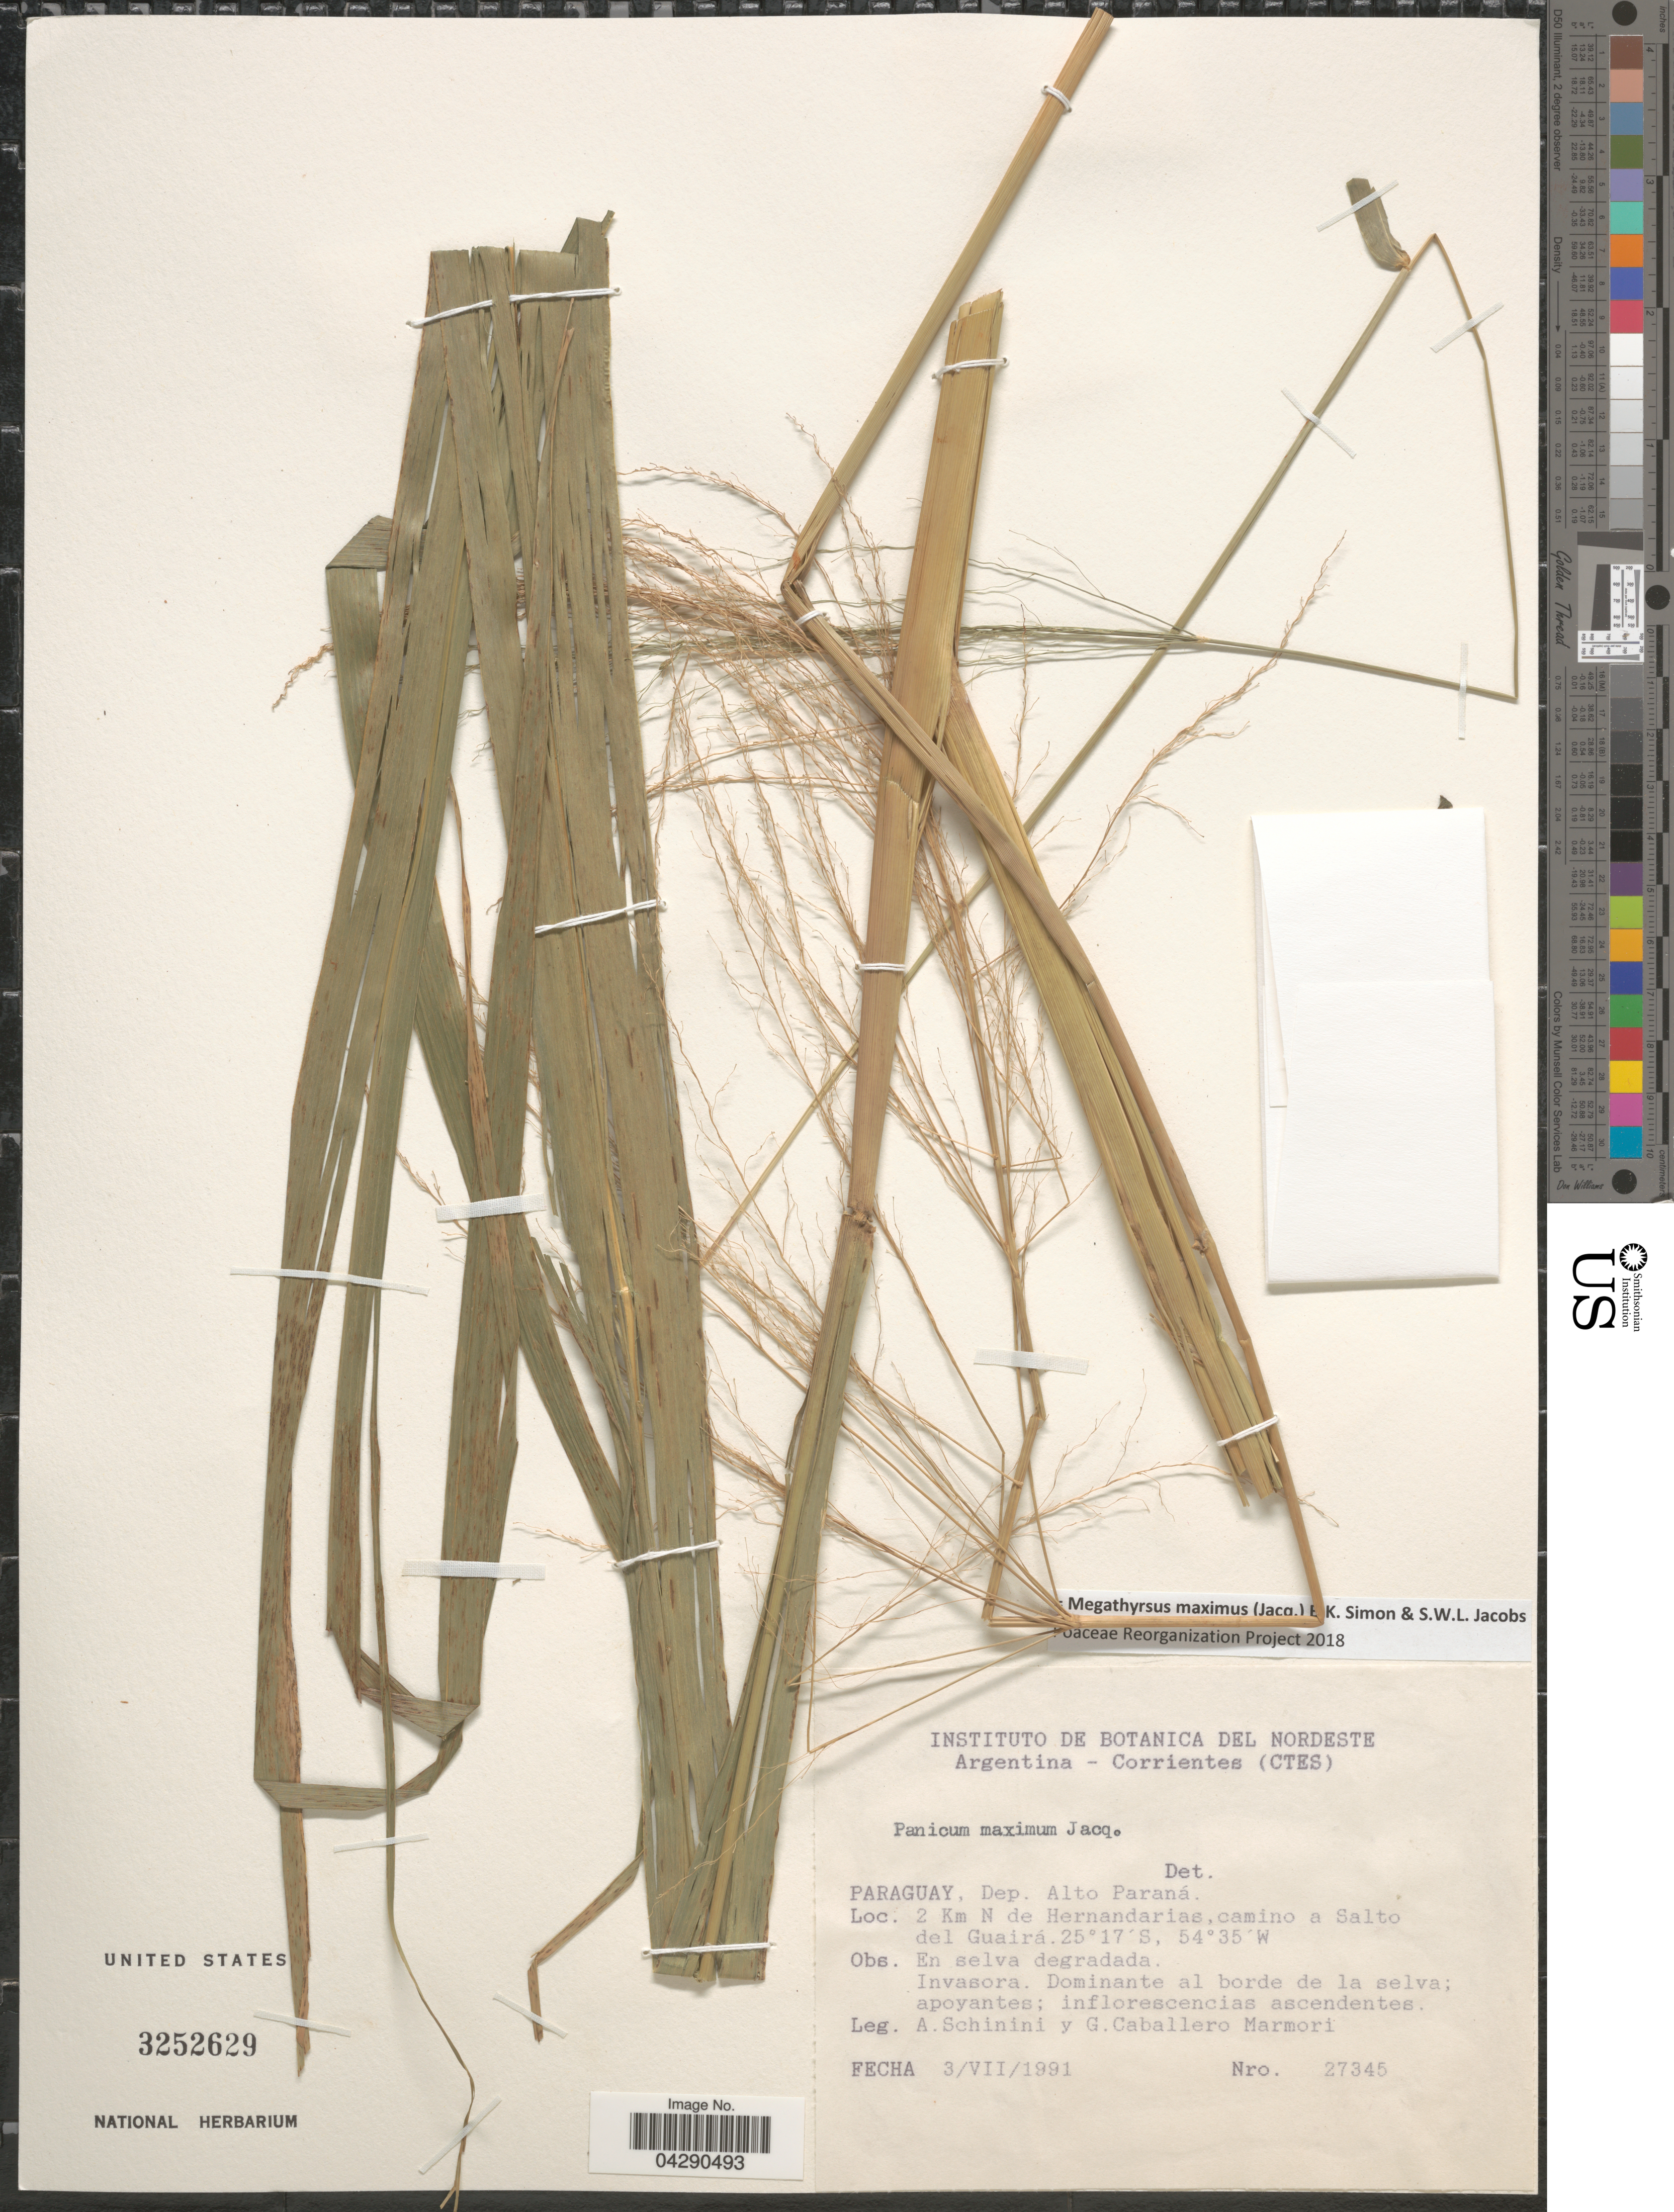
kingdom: Plantae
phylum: Tracheophyta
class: Liliopsida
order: Poales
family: Poaceae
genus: Megathyrsus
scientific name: Megathyrsus maximus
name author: (Jacq.) B.K. Simon & S.W.L. Jacobs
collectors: A. Schinini & G. Caballero Marmori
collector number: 27345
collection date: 1991-07-03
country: Paraguay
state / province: Alto Parana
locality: Dep. Alto Paraná. 2 Km N de Hernandarias, camino a Salto del Guaira.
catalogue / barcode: US 3252629